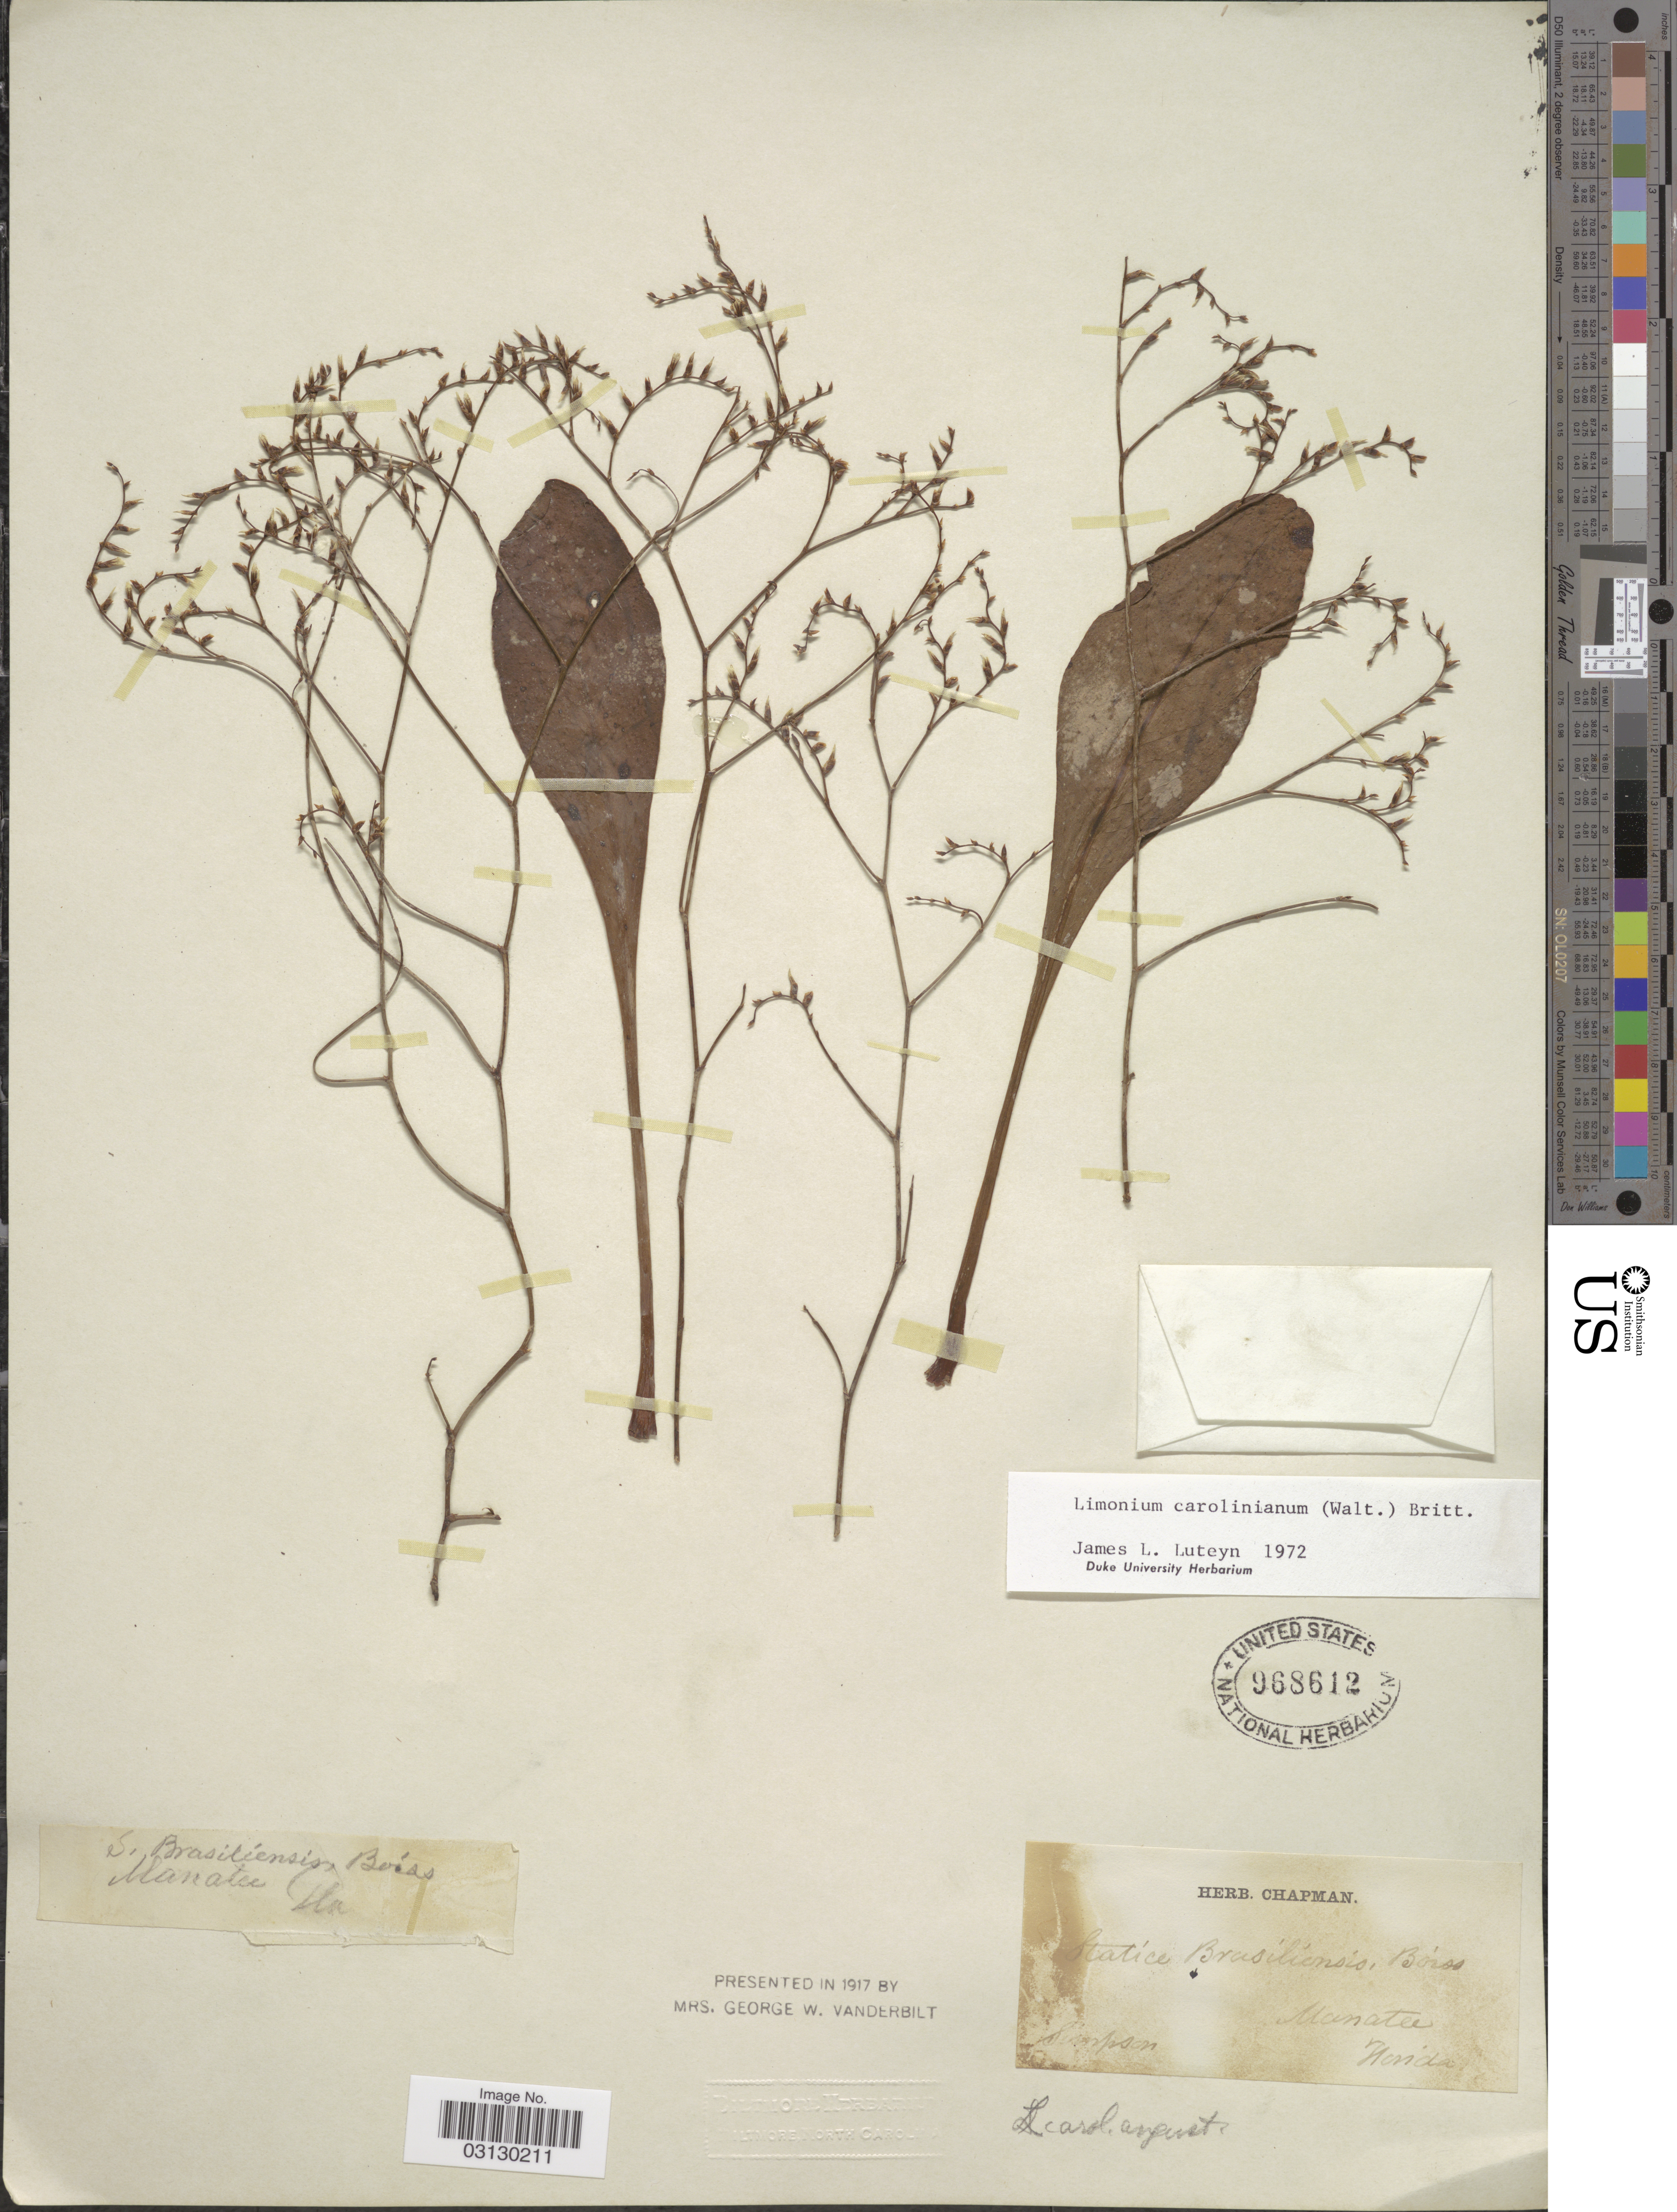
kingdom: Plantae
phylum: Tracheophyta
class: Magnoliopsida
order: Caryophyllales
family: Plumbaginaceae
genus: Limonium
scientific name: Limonium carolinianum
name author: (Walter) Britton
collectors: Simpson, --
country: United States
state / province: Florida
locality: Manatee.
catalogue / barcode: US 968612